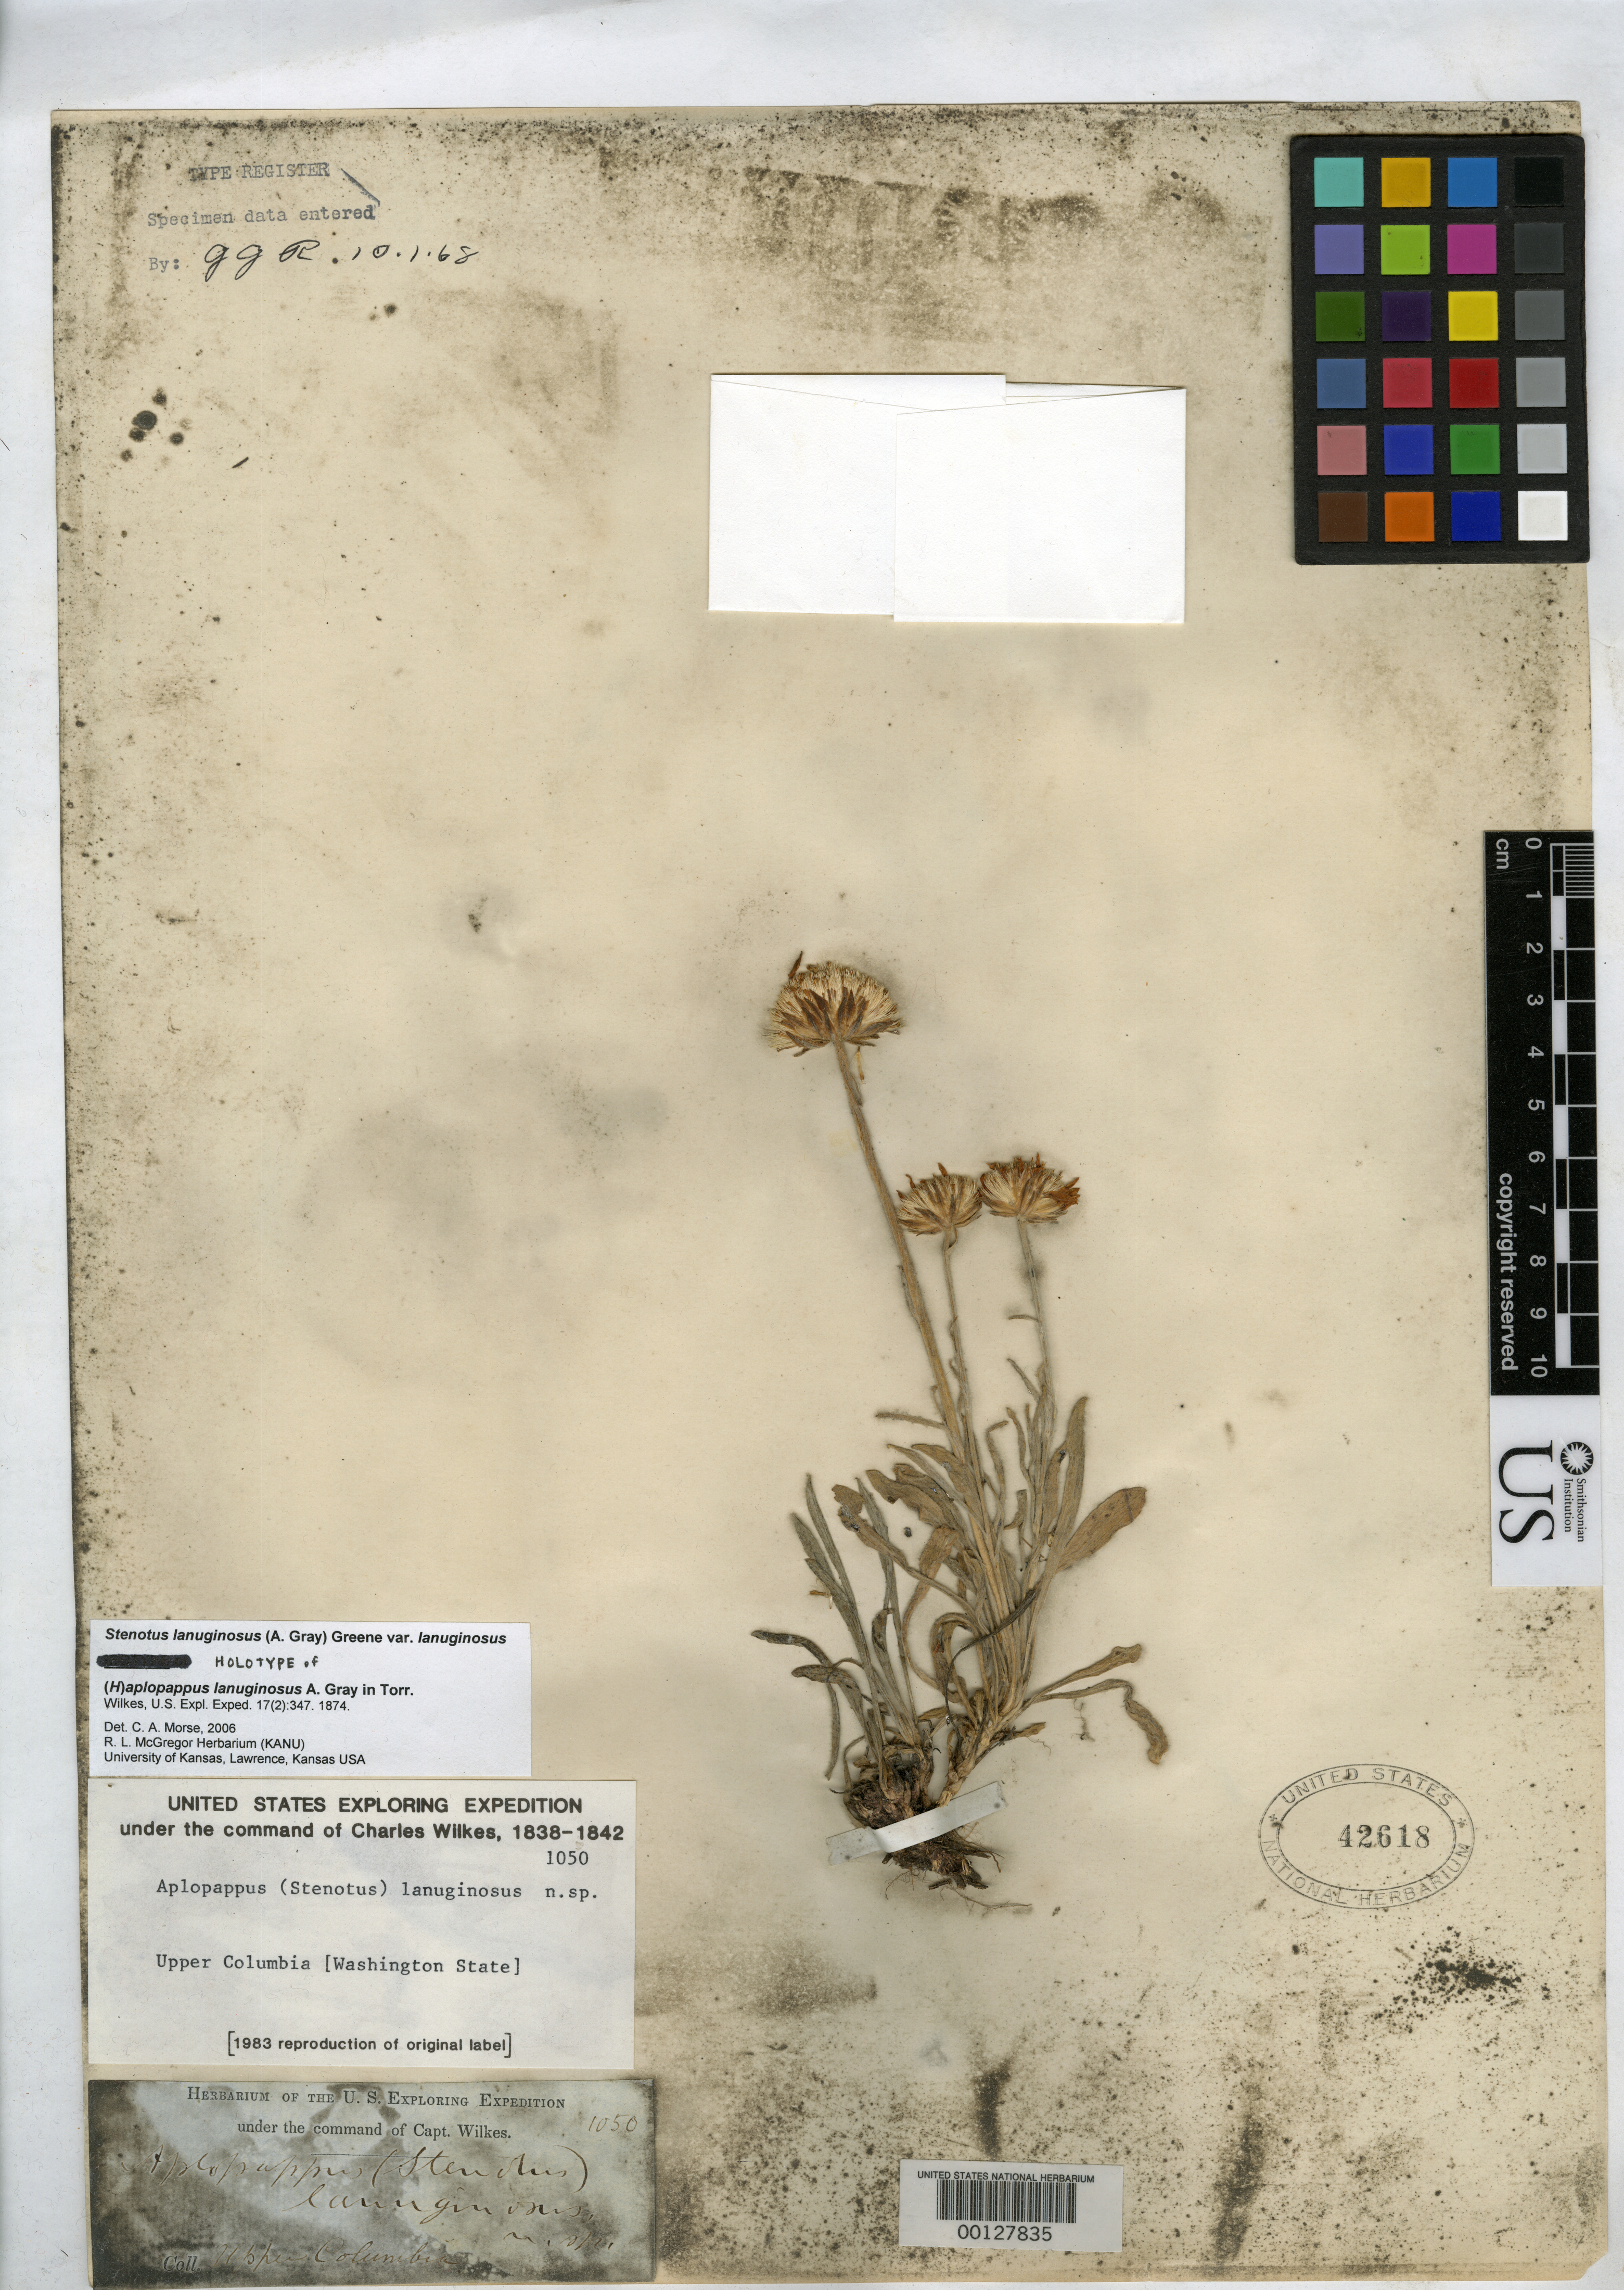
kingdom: Plantae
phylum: Tracheophyta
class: Magnoliopsida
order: Asterales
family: Asteraceae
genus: Haplopappus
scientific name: Haplopappus lanuginosus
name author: A. Gray in Torr.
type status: Holotype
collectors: Wilkes Explor. Exped.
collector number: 1050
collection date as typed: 1838 to -- --- 1842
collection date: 1838/1842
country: United States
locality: Columbia River.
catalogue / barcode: US 42618